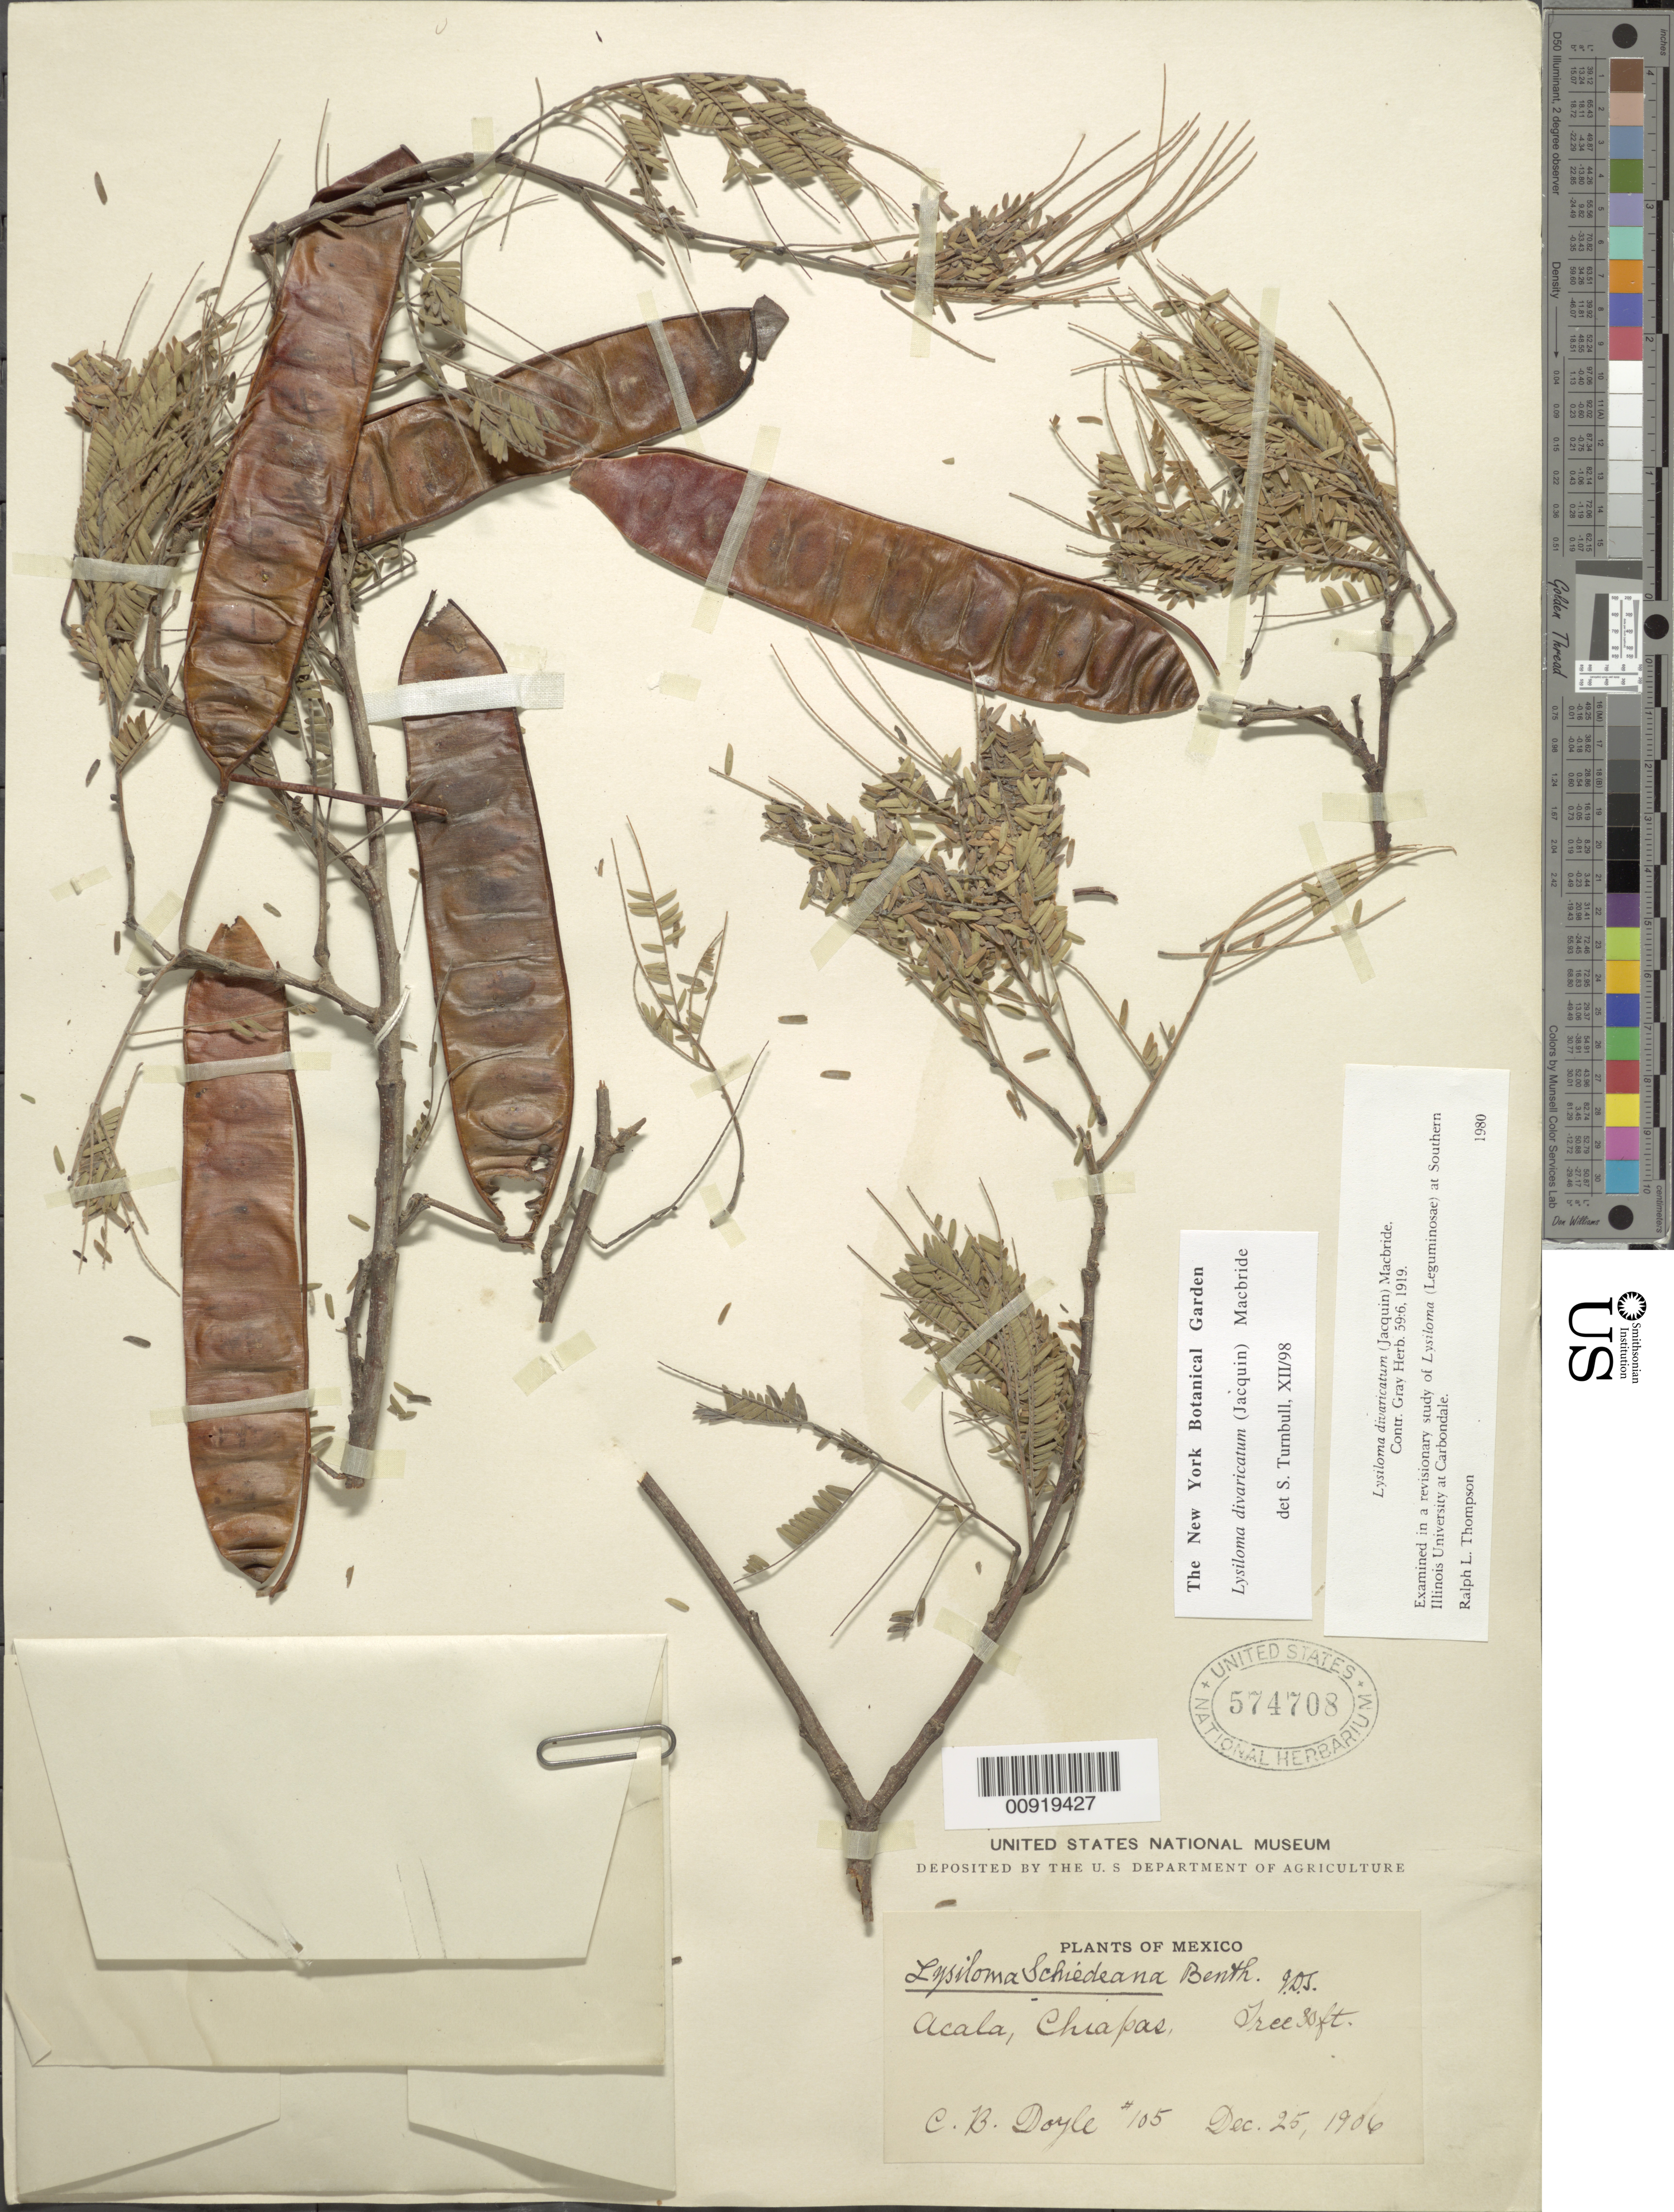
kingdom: Plantae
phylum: Tracheophyta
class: Magnoliopsida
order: Fabales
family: Fabaceae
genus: Lysiloma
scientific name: Lysiloma divaricatum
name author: (Jacq.) J.F. Macbr.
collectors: C. Doyle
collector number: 105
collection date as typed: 25 Dec 1906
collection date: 1906-12-25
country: Mexico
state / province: Chiapas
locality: Acala, Chiapas.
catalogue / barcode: US 574708